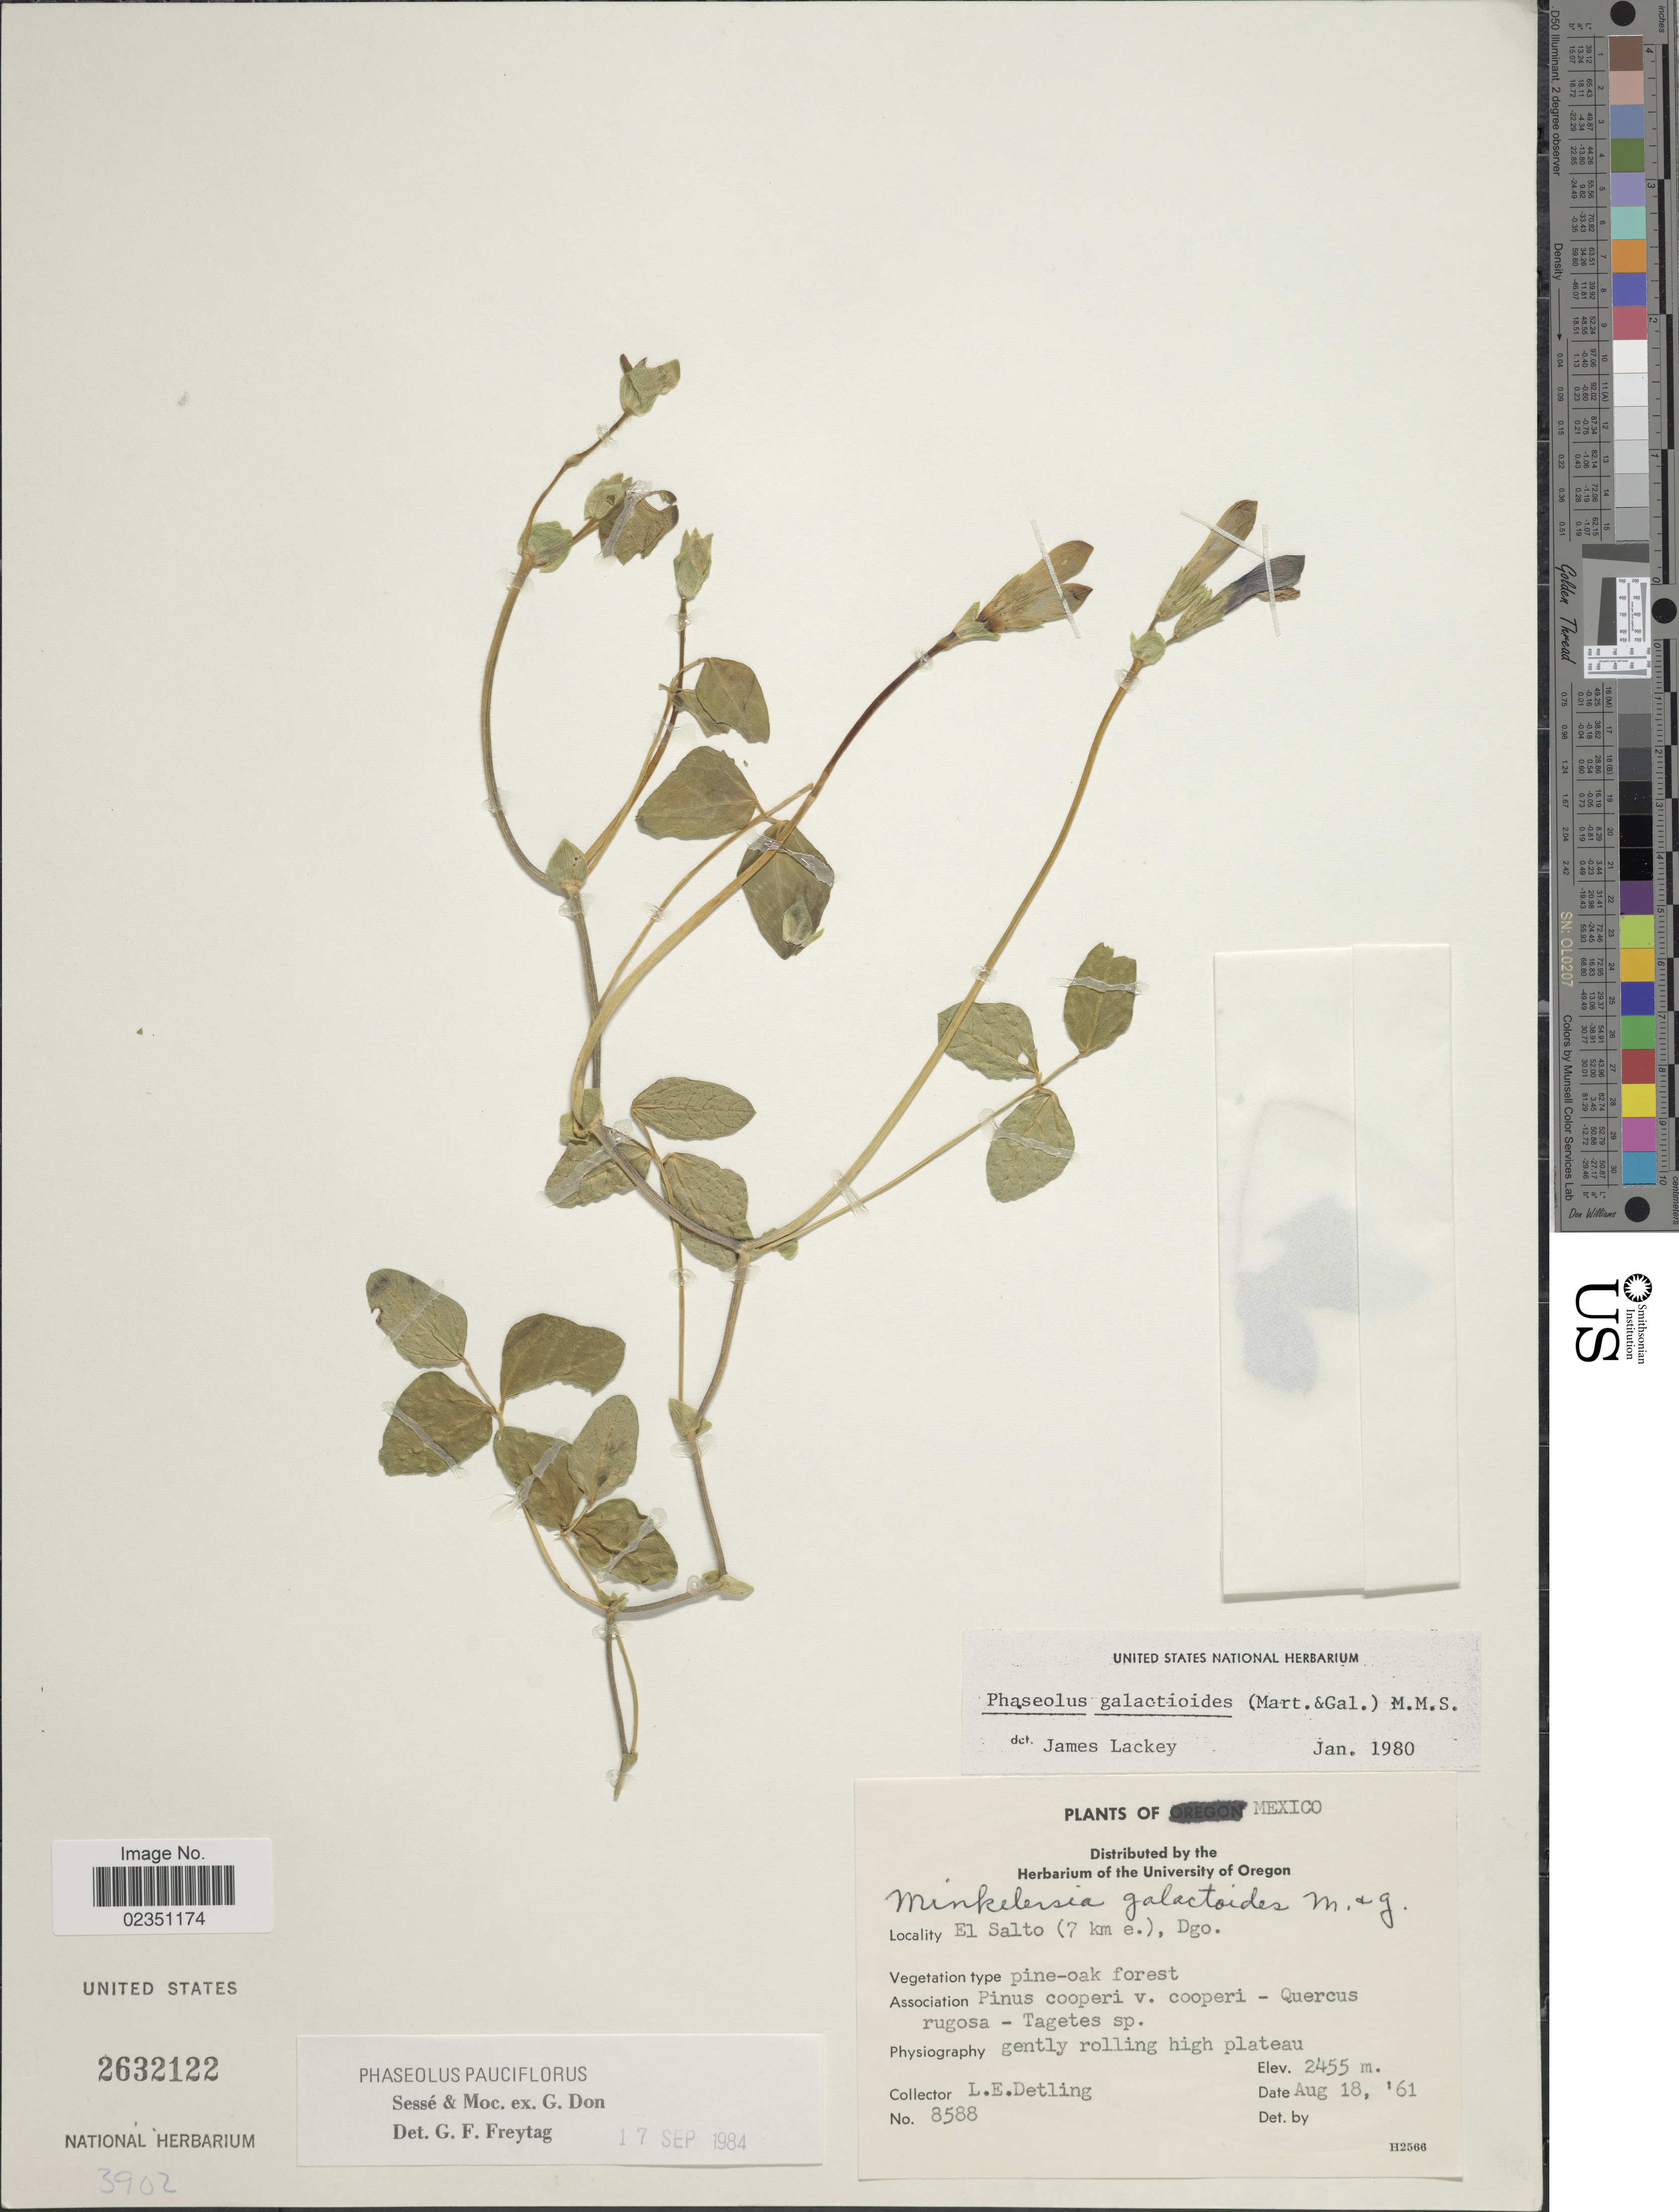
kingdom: Plantae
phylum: Tracheophyta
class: Magnoliopsida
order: Fabales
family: Fabaceae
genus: Phaseolus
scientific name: Phaseolus pauciflorus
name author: Sessé & Moc. ex G. Don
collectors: L. E. Detling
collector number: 8588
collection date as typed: Transcribed d/m/y: 18/8/61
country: Mexico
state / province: Durango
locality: El Salto (7 km e.)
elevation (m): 2455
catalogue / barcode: US 2632122